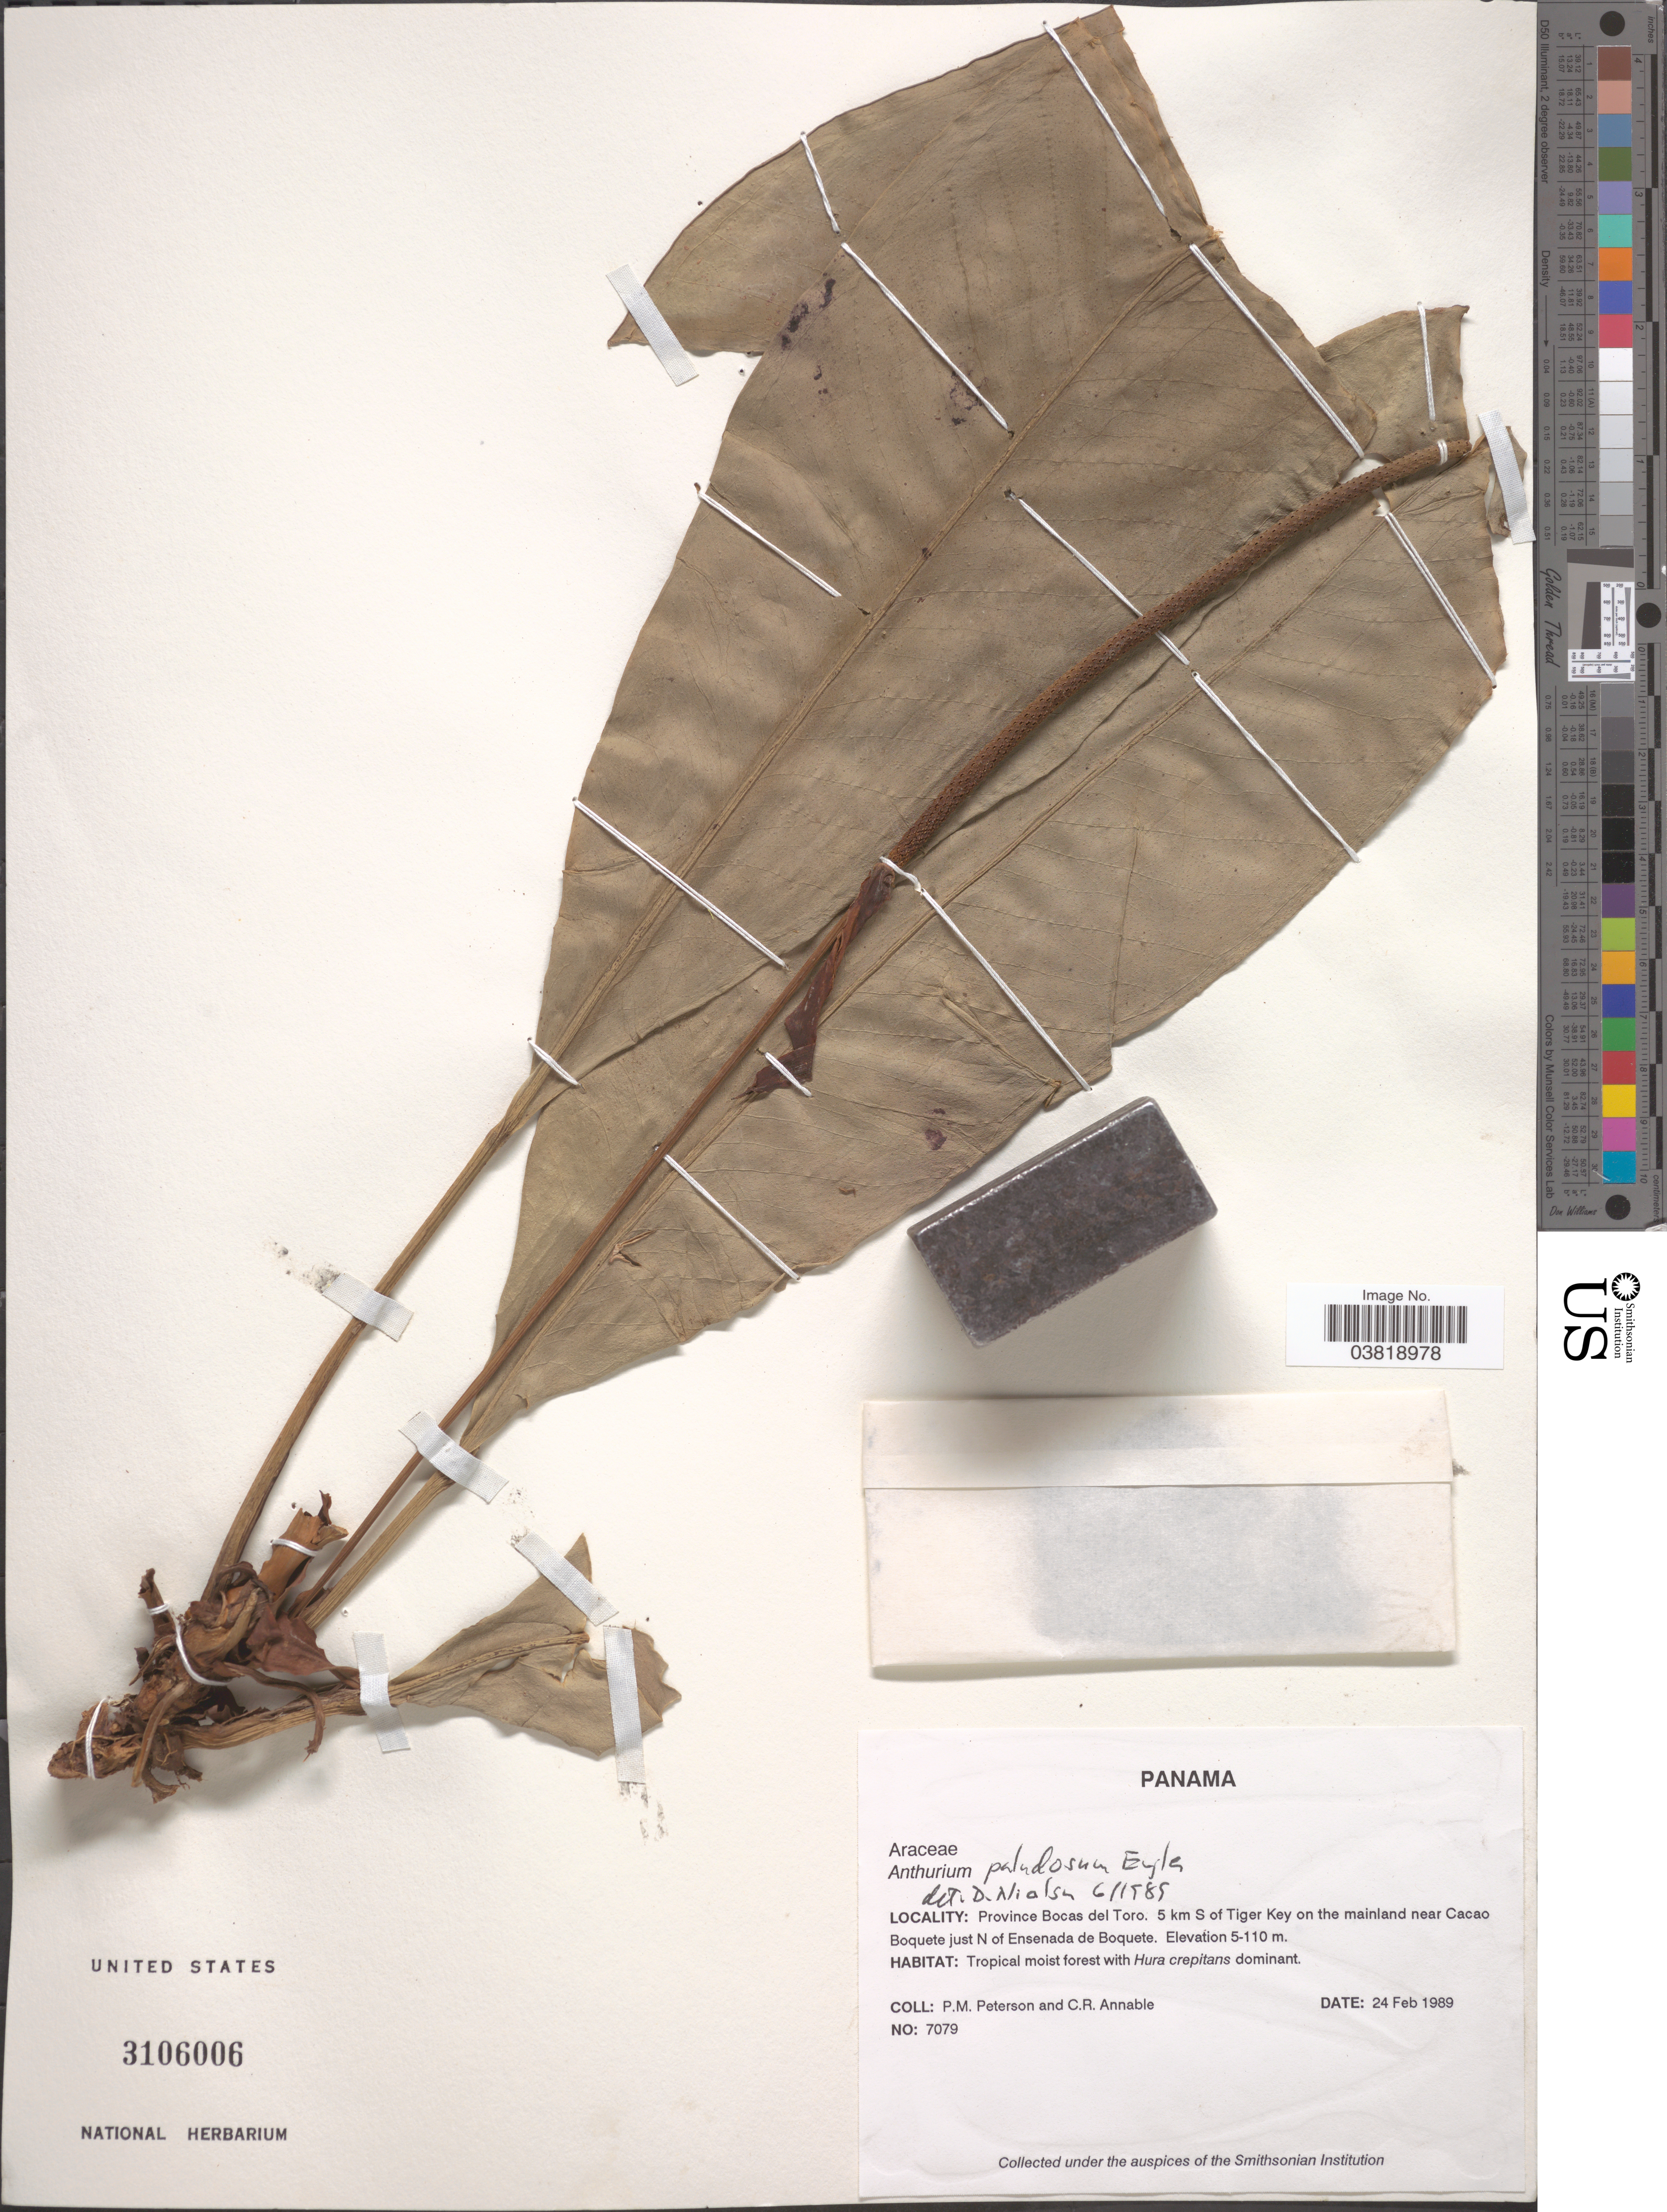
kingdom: Plantae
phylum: Tracheophyta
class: Liliopsida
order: Alismatales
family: Araceae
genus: Anthurium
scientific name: Anthurium paludosum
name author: Engl.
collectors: P. M. Peterson & C. R. Annable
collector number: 7079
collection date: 1989-02-24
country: Panama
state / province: Bocas del Toro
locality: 5 km S of Tiger Key on the mainland near Cacao Boquete just N of Ensenada de Boquete.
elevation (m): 5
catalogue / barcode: US 3106006